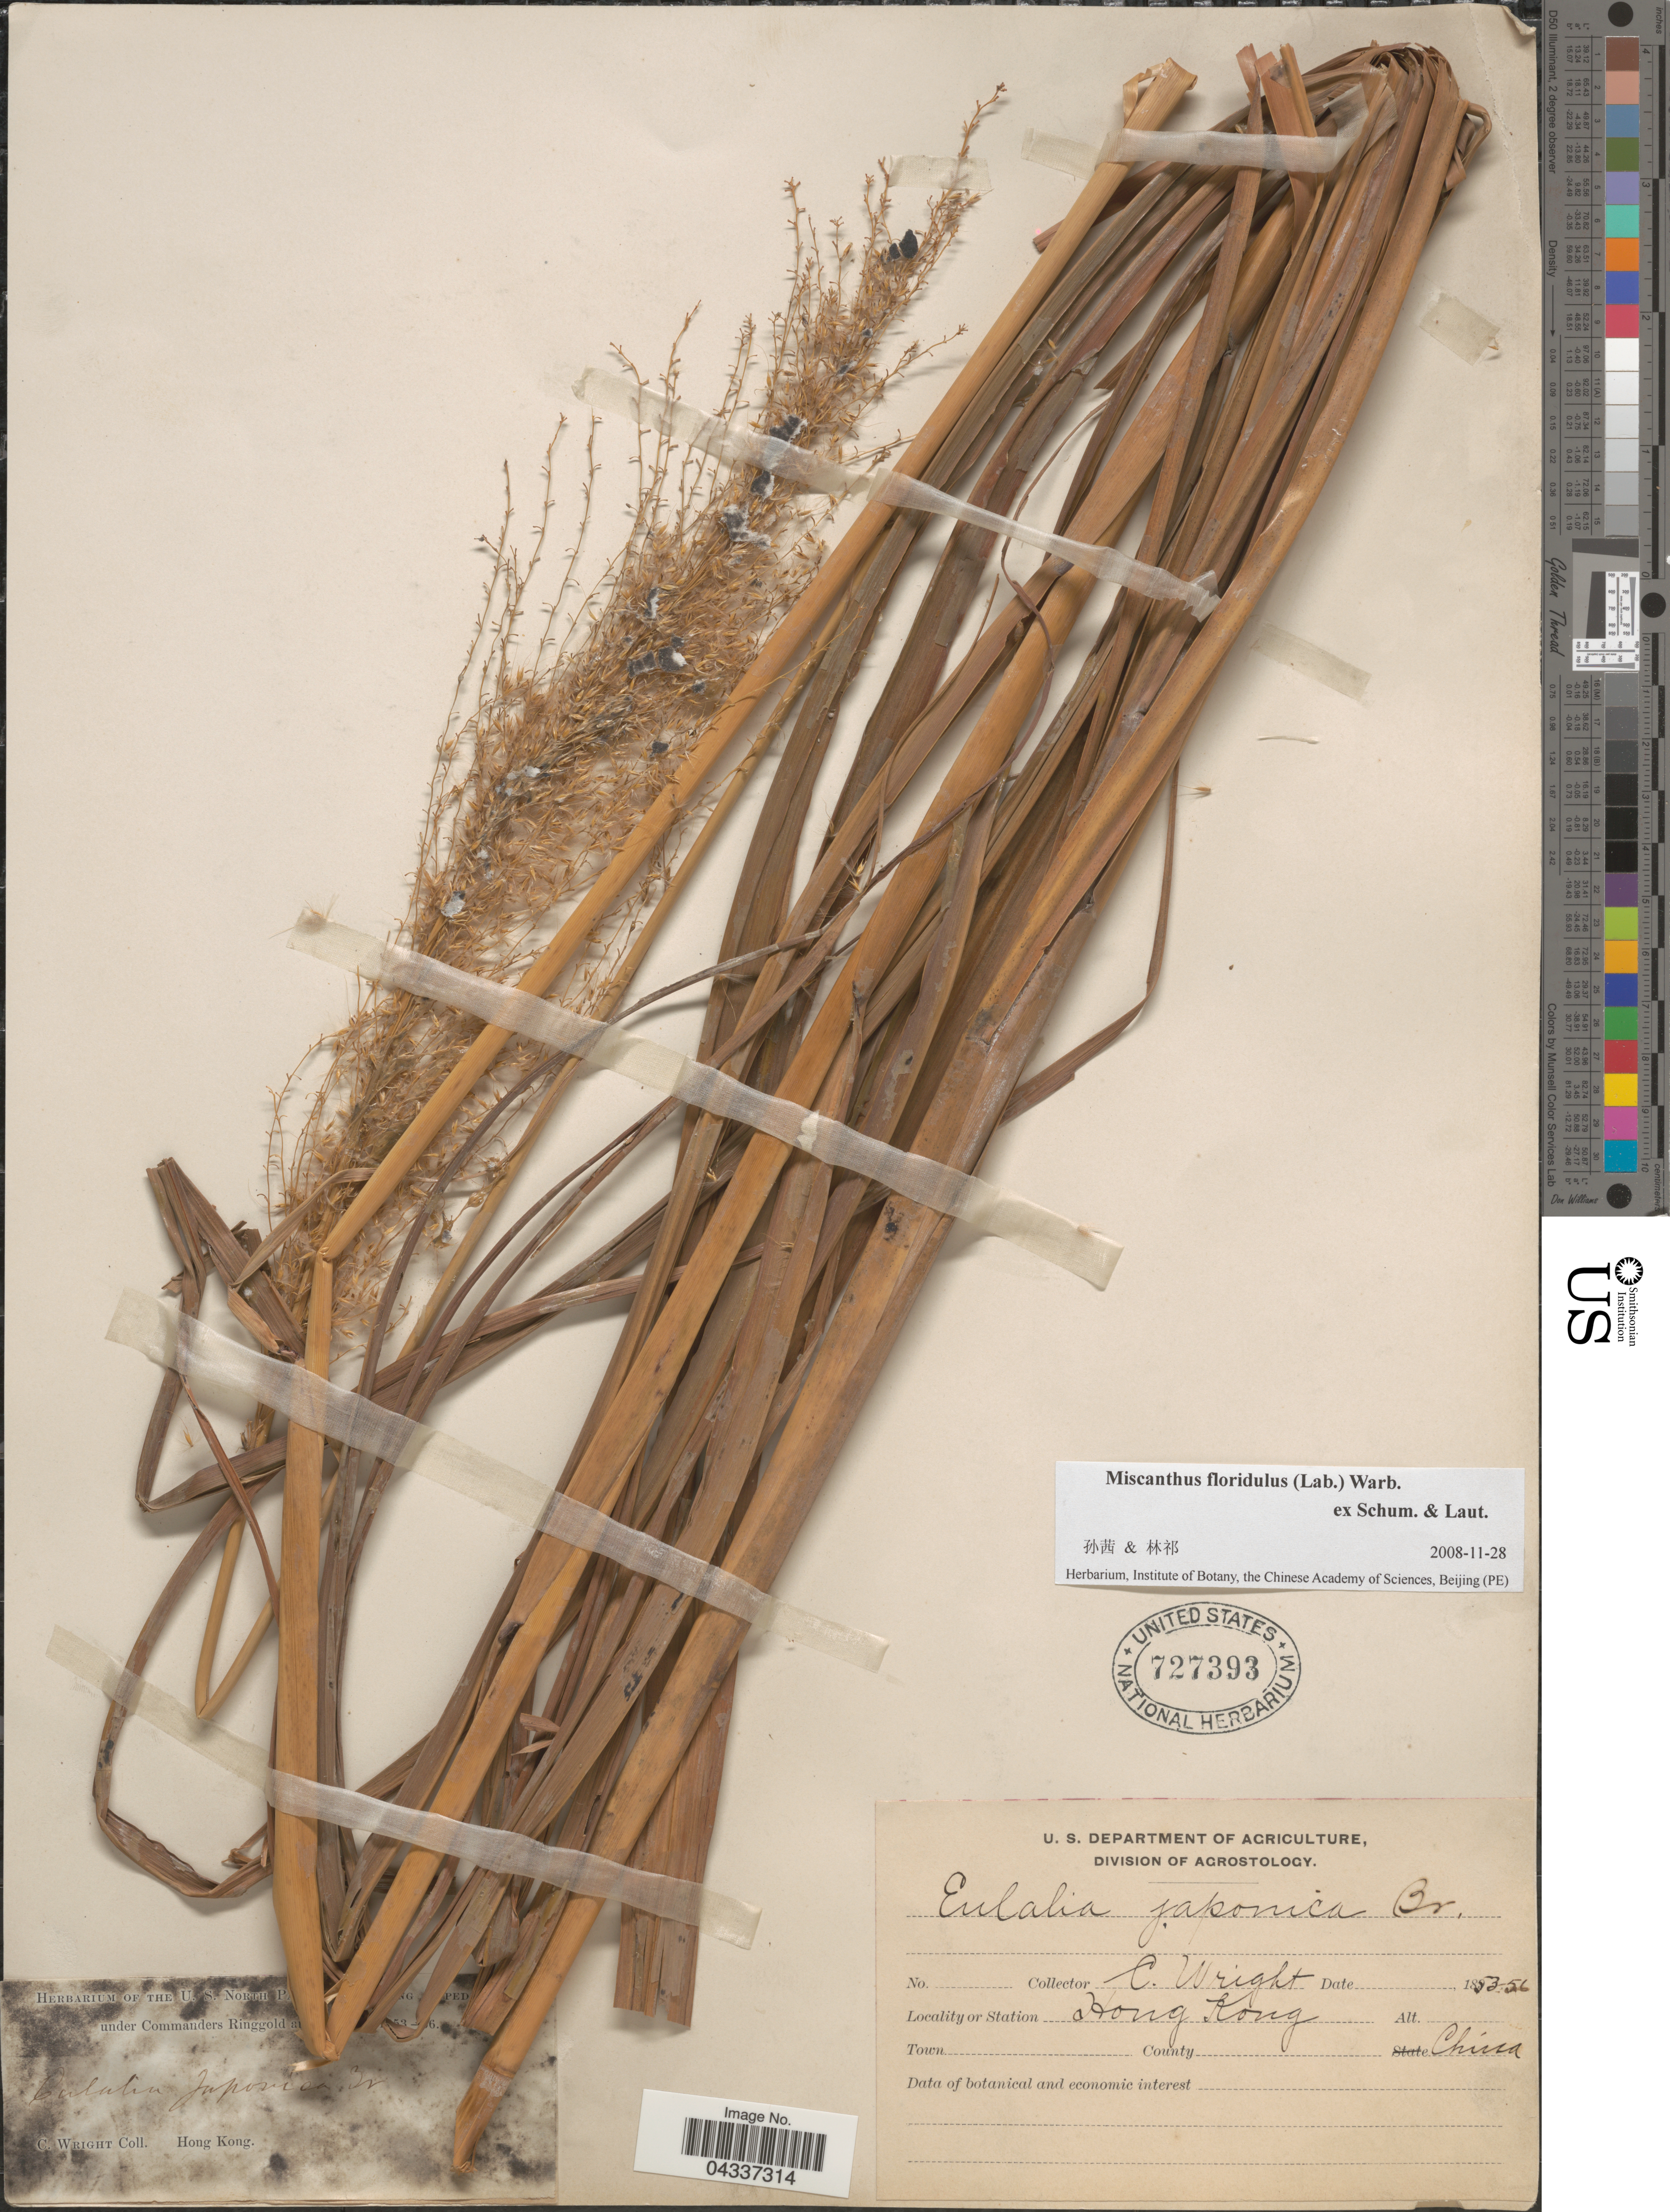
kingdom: Plantae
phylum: Tracheophyta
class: Liliopsida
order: Poales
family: Poaceae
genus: Miscanthus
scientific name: Miscanthus floridulus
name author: (Labill.) Warb.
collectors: C. Wright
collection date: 1853/1856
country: China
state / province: Hong Kong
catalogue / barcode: US 727393